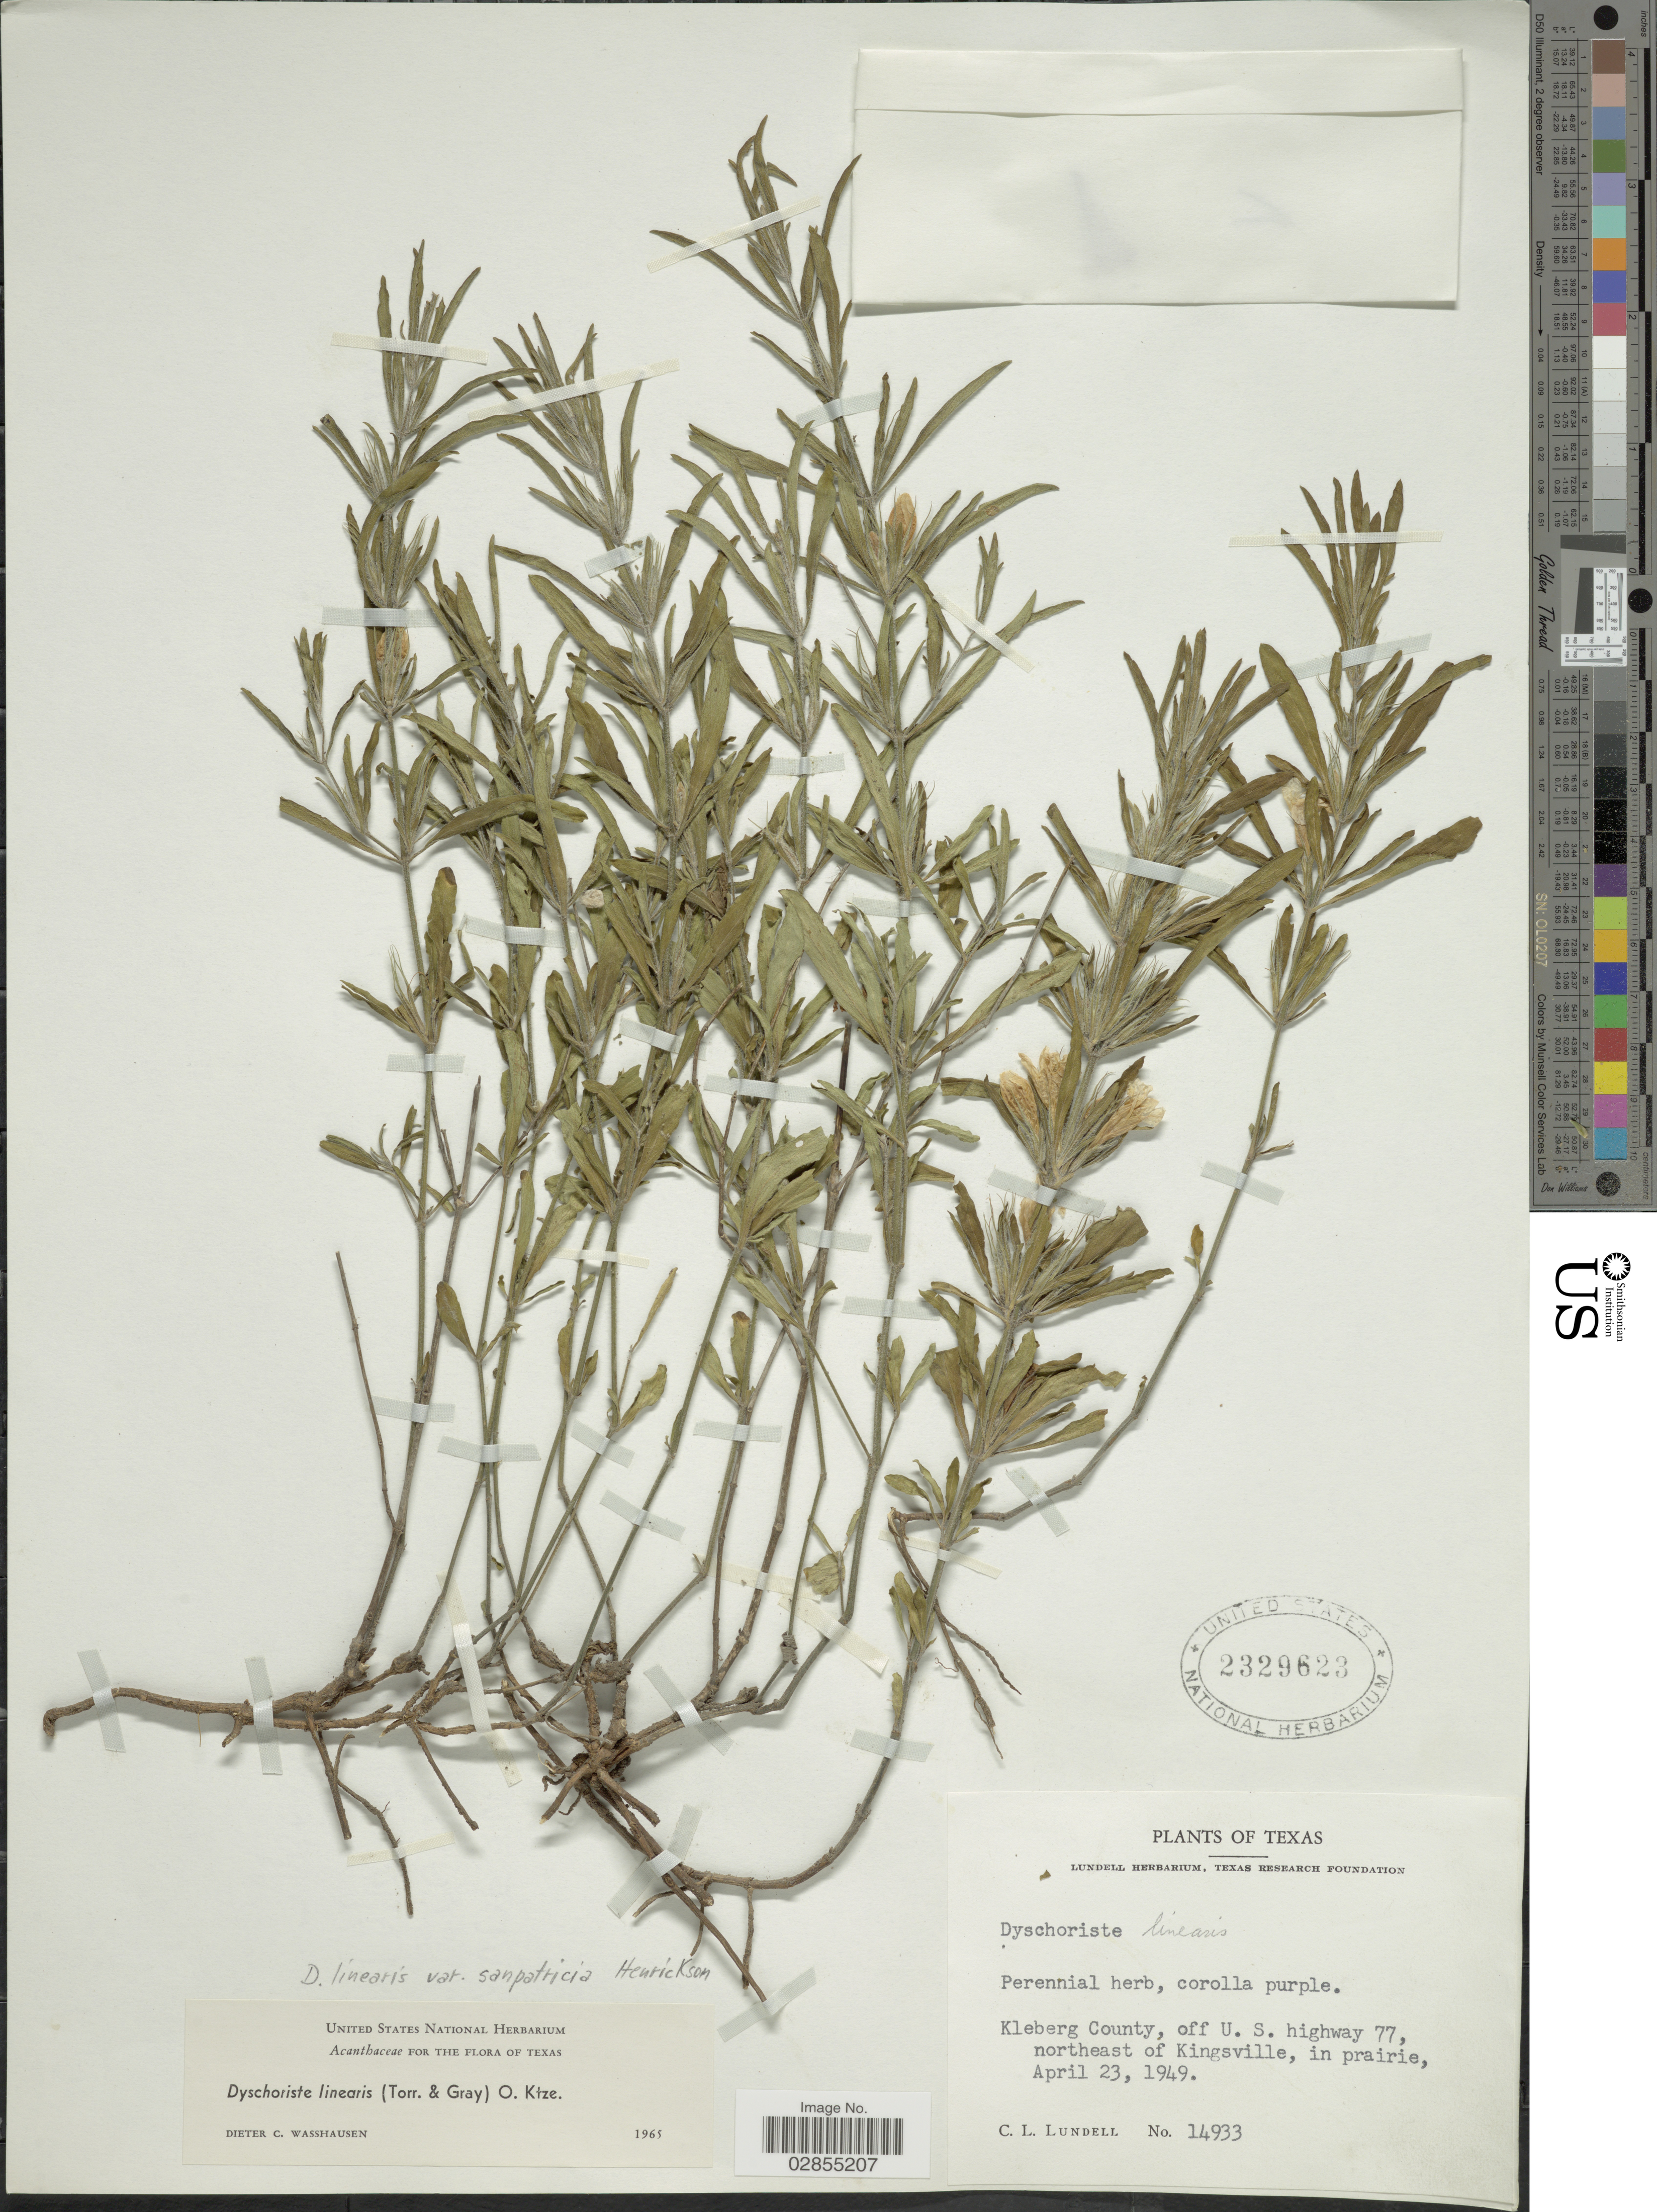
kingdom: Plantae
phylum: Tracheophyta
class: Magnoliopsida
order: Lamiales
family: Acanthaceae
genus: Dyschoriste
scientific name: Dyschoriste linearis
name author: (Torr. & A. Gray) Kuntze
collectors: C. L. Lundell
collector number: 14933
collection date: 1949-04-23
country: United States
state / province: Texas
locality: Kleberg County, off U. S. highway 77, northeast of Kingsville, in prairie.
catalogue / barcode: US 2329623